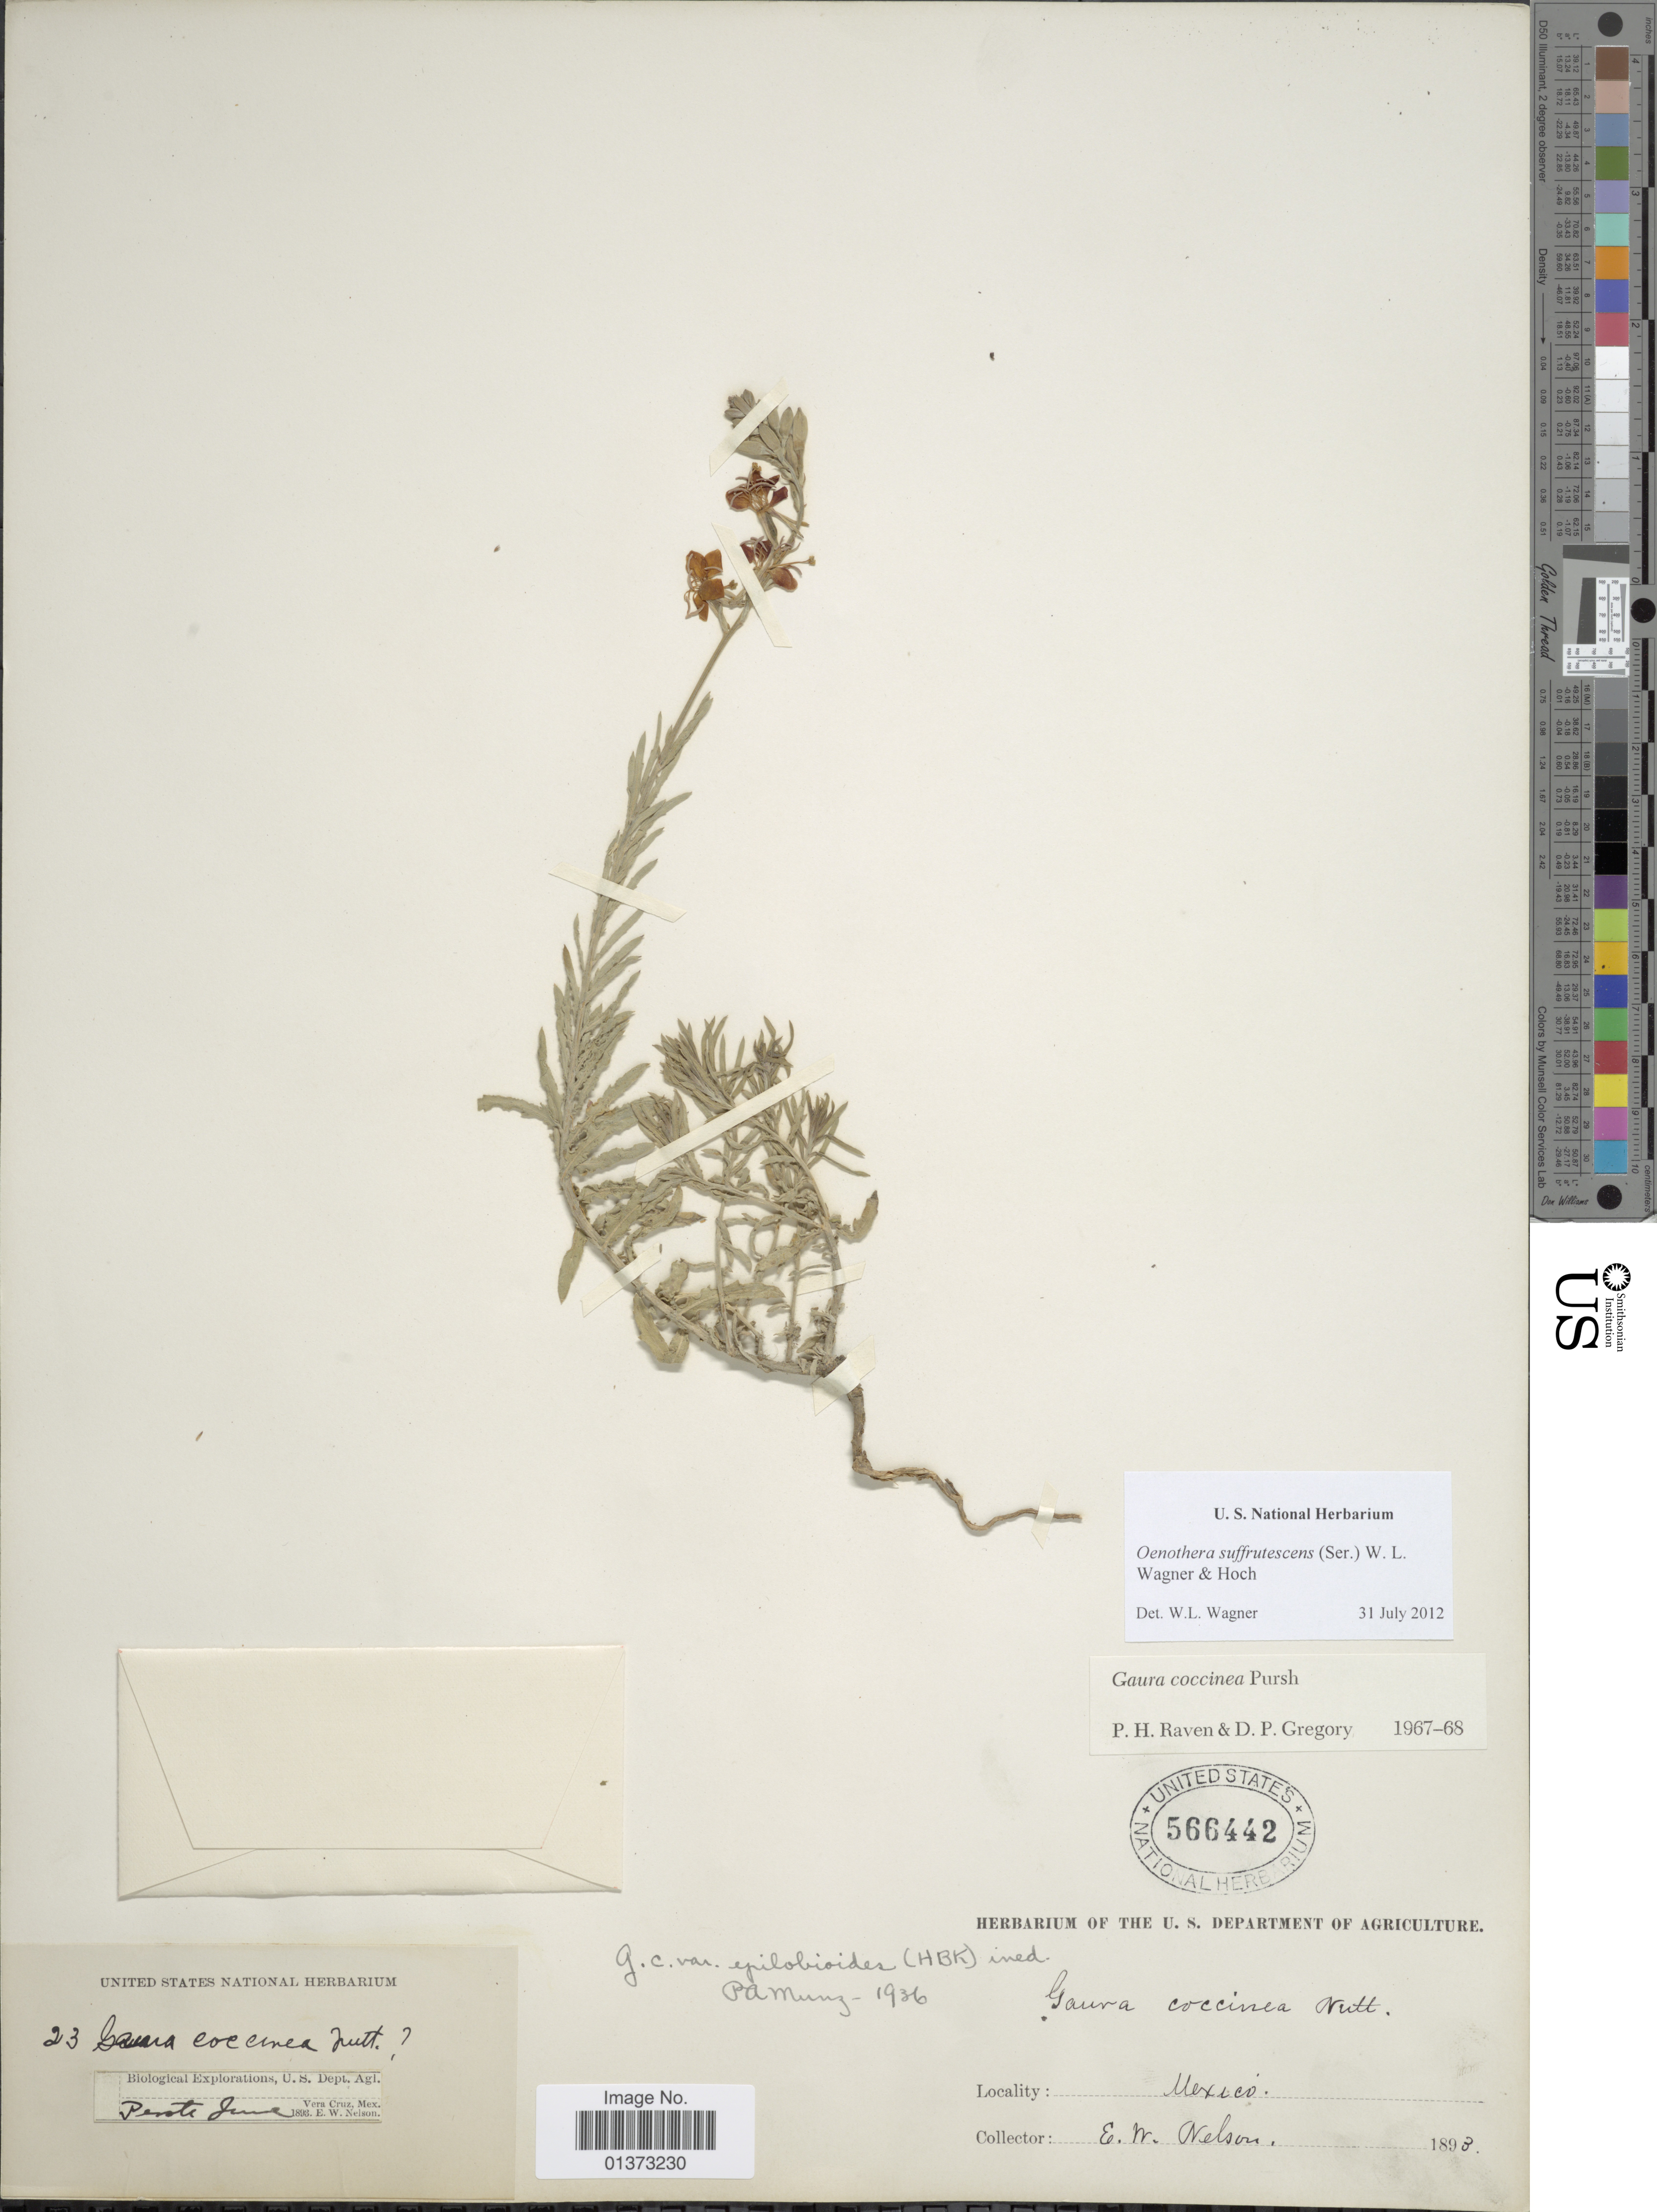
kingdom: Plantae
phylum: Tracheophyta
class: Magnoliopsida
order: Myrtales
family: Onagraceae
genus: Oenothera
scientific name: Oenothera suffrutescens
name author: (Ser.) W.L. Wagner & Hoch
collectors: E. W. Nelson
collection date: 1893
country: Mexico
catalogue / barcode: US 566442